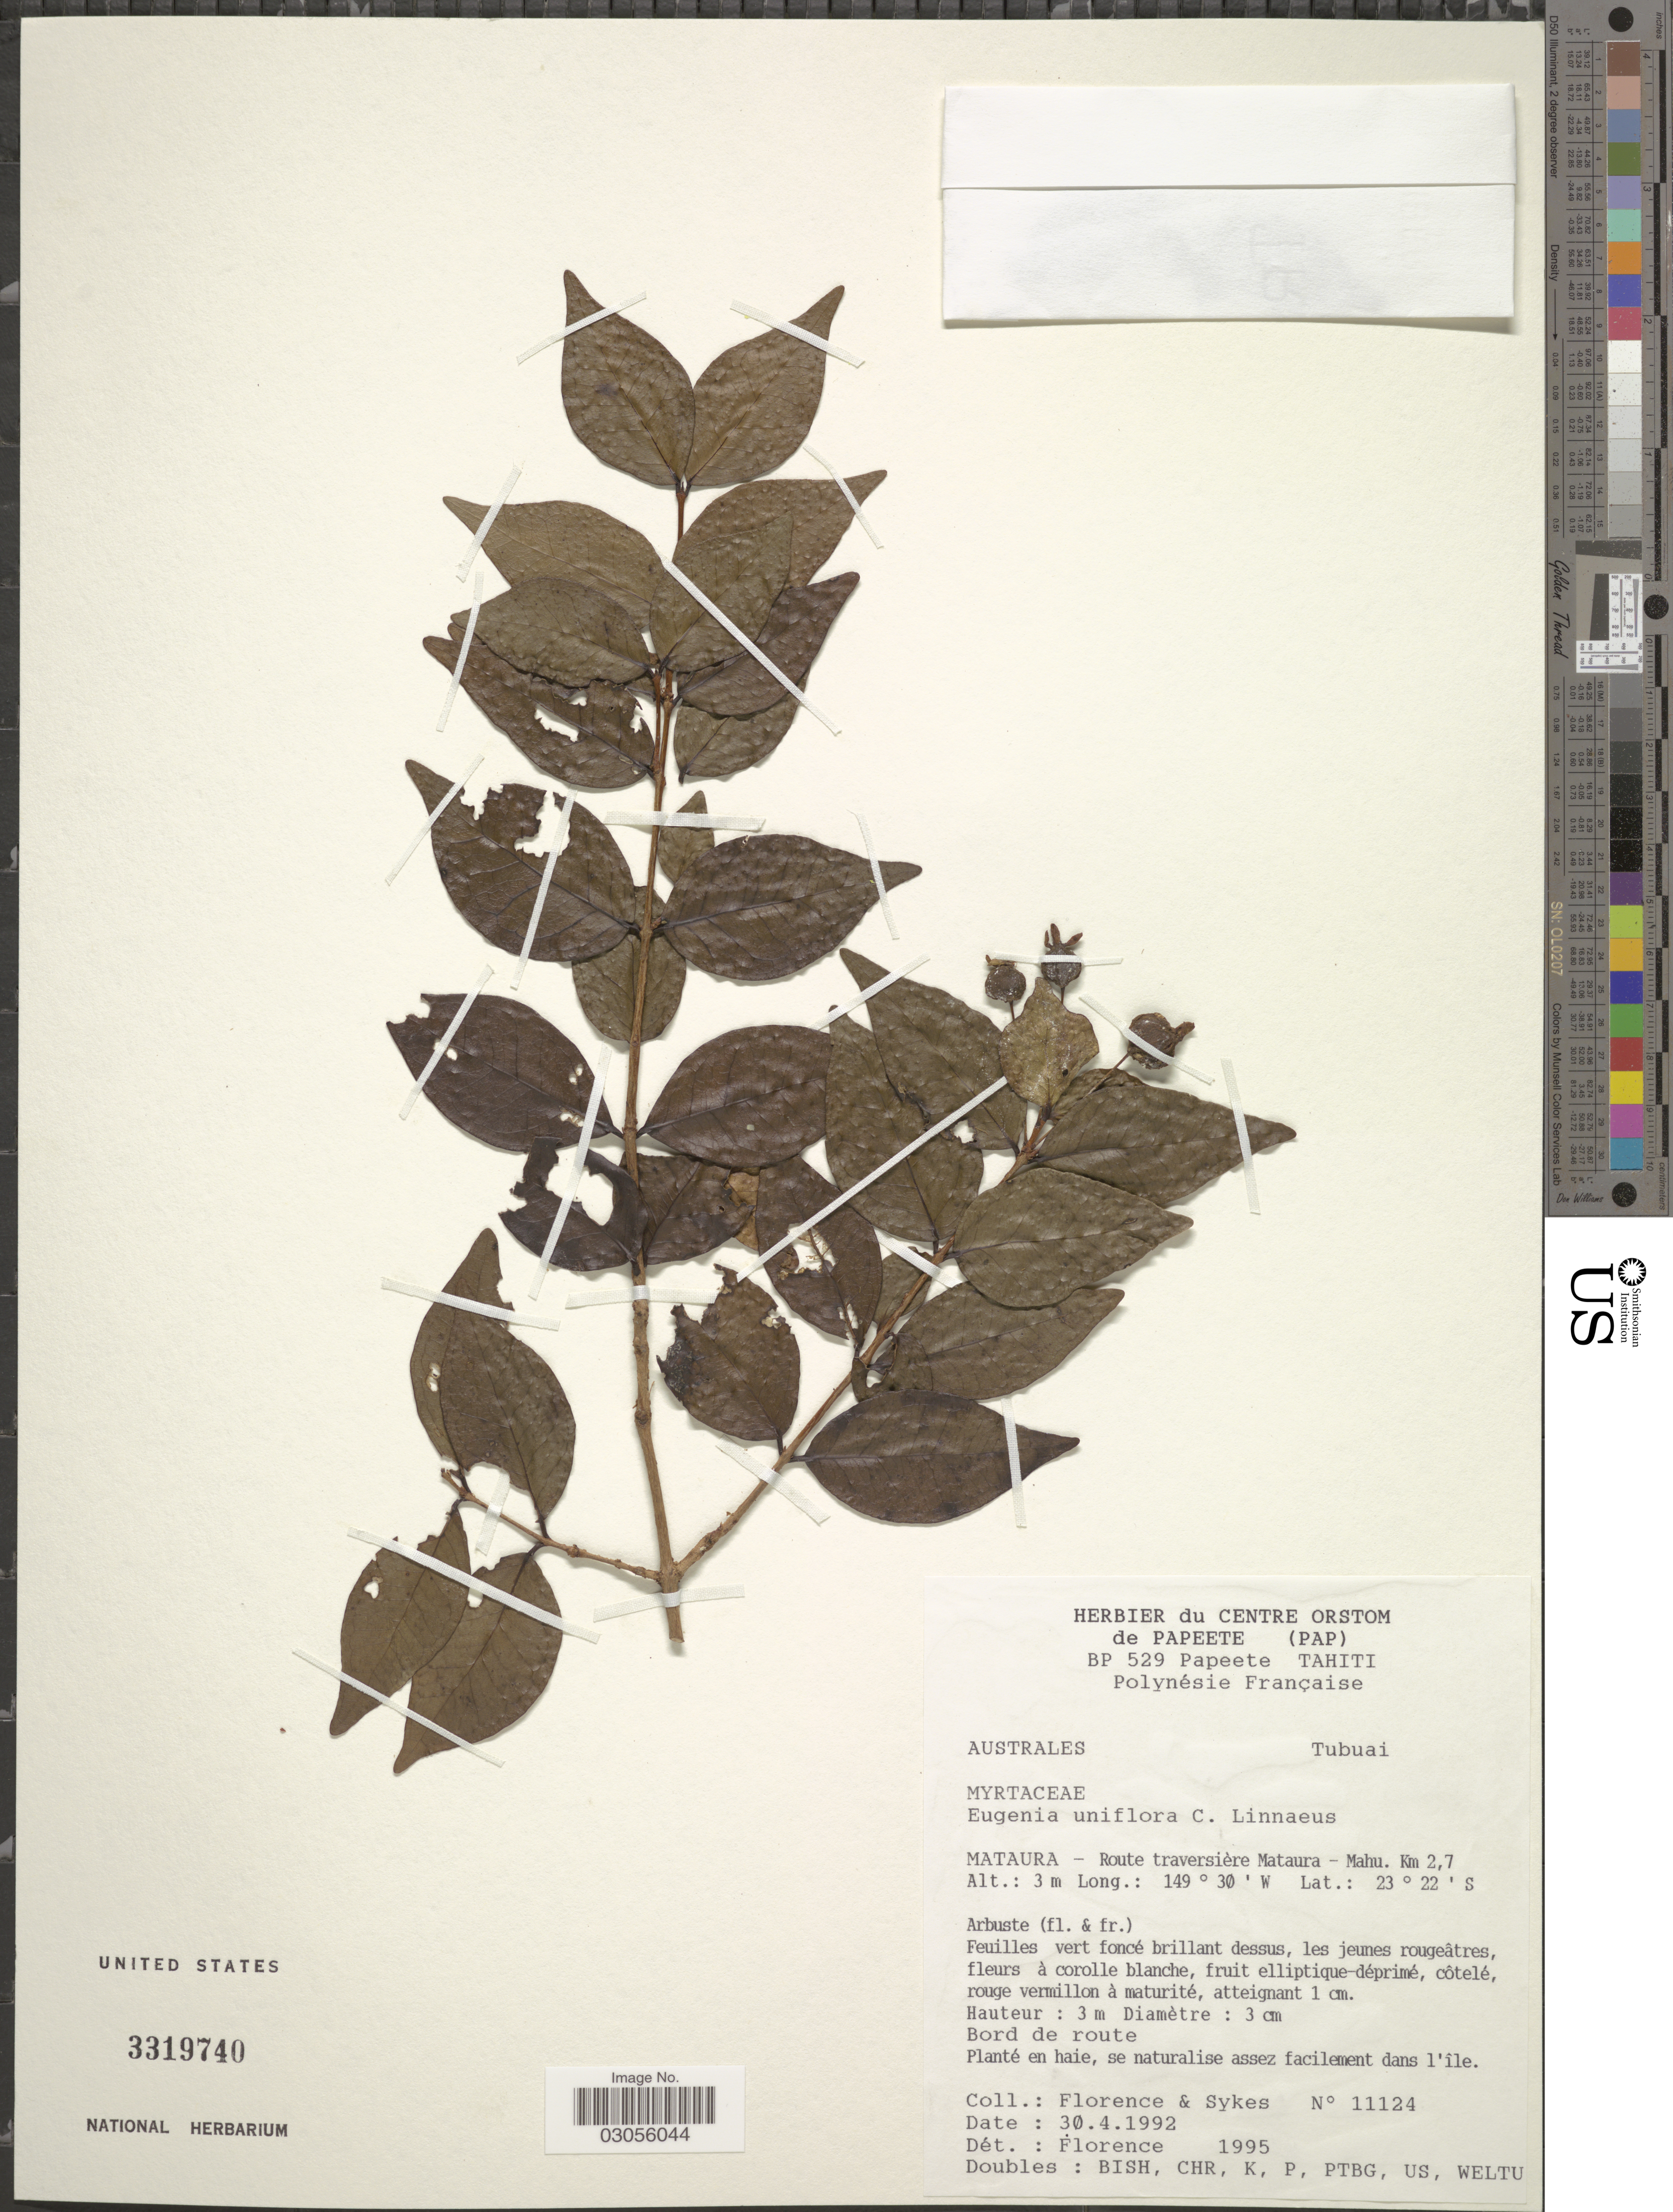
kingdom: Plantae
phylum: Tracheophyta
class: Magnoliopsida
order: Myrtales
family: Myrtaceae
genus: Eugenia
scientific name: Eugenia uniflora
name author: L.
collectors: -. Florence & Sykes, --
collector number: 11124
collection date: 1992-04-30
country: French Polynesia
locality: Australes, Tubuai. Mataura - Route traversière Mataura - Mahu. Km 2.7.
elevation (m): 3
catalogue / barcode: US 3319740